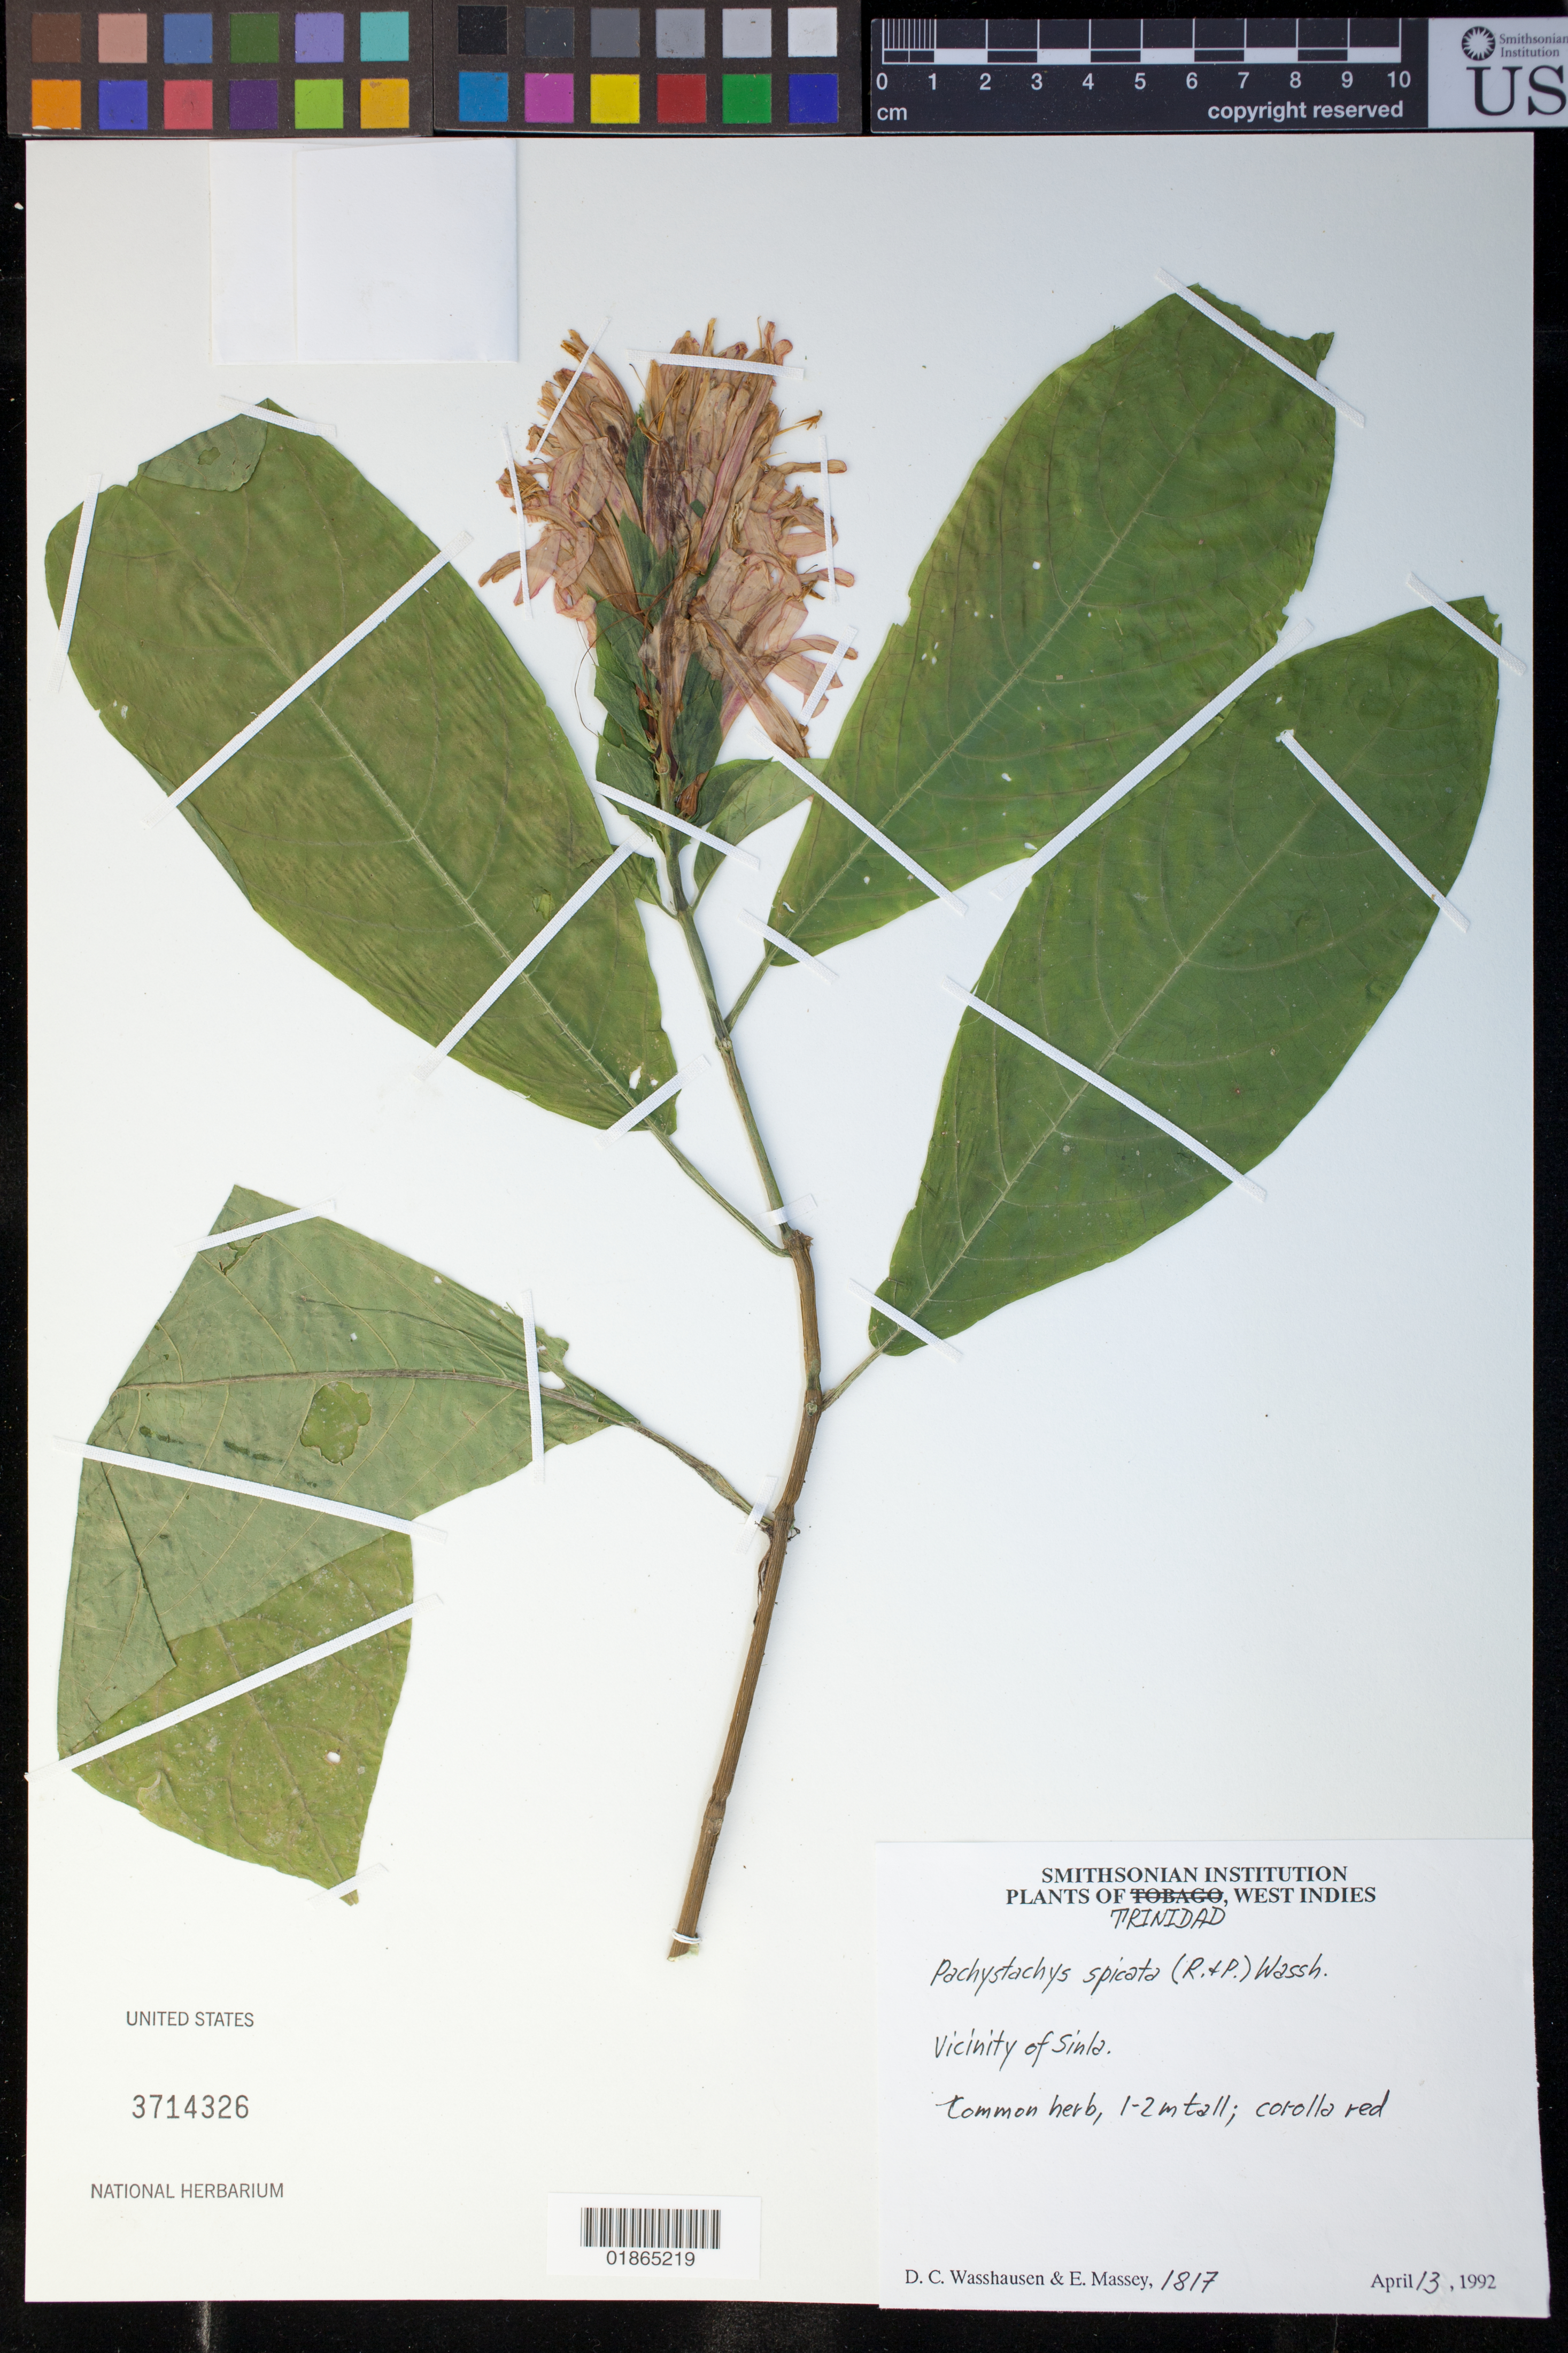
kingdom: Plantae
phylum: Tracheophyta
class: Magnoliopsida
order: Lamiales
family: Acanthaceae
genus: Pachystachys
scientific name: Pachystachys spicata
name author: (Ruiz & Pav.) Wassh.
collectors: D. C. Wasshausen & E. Massey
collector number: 1817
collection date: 1992-04-13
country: Trinidad and Tobago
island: Trinidad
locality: Vicinity of Sinla.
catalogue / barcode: US 3714326